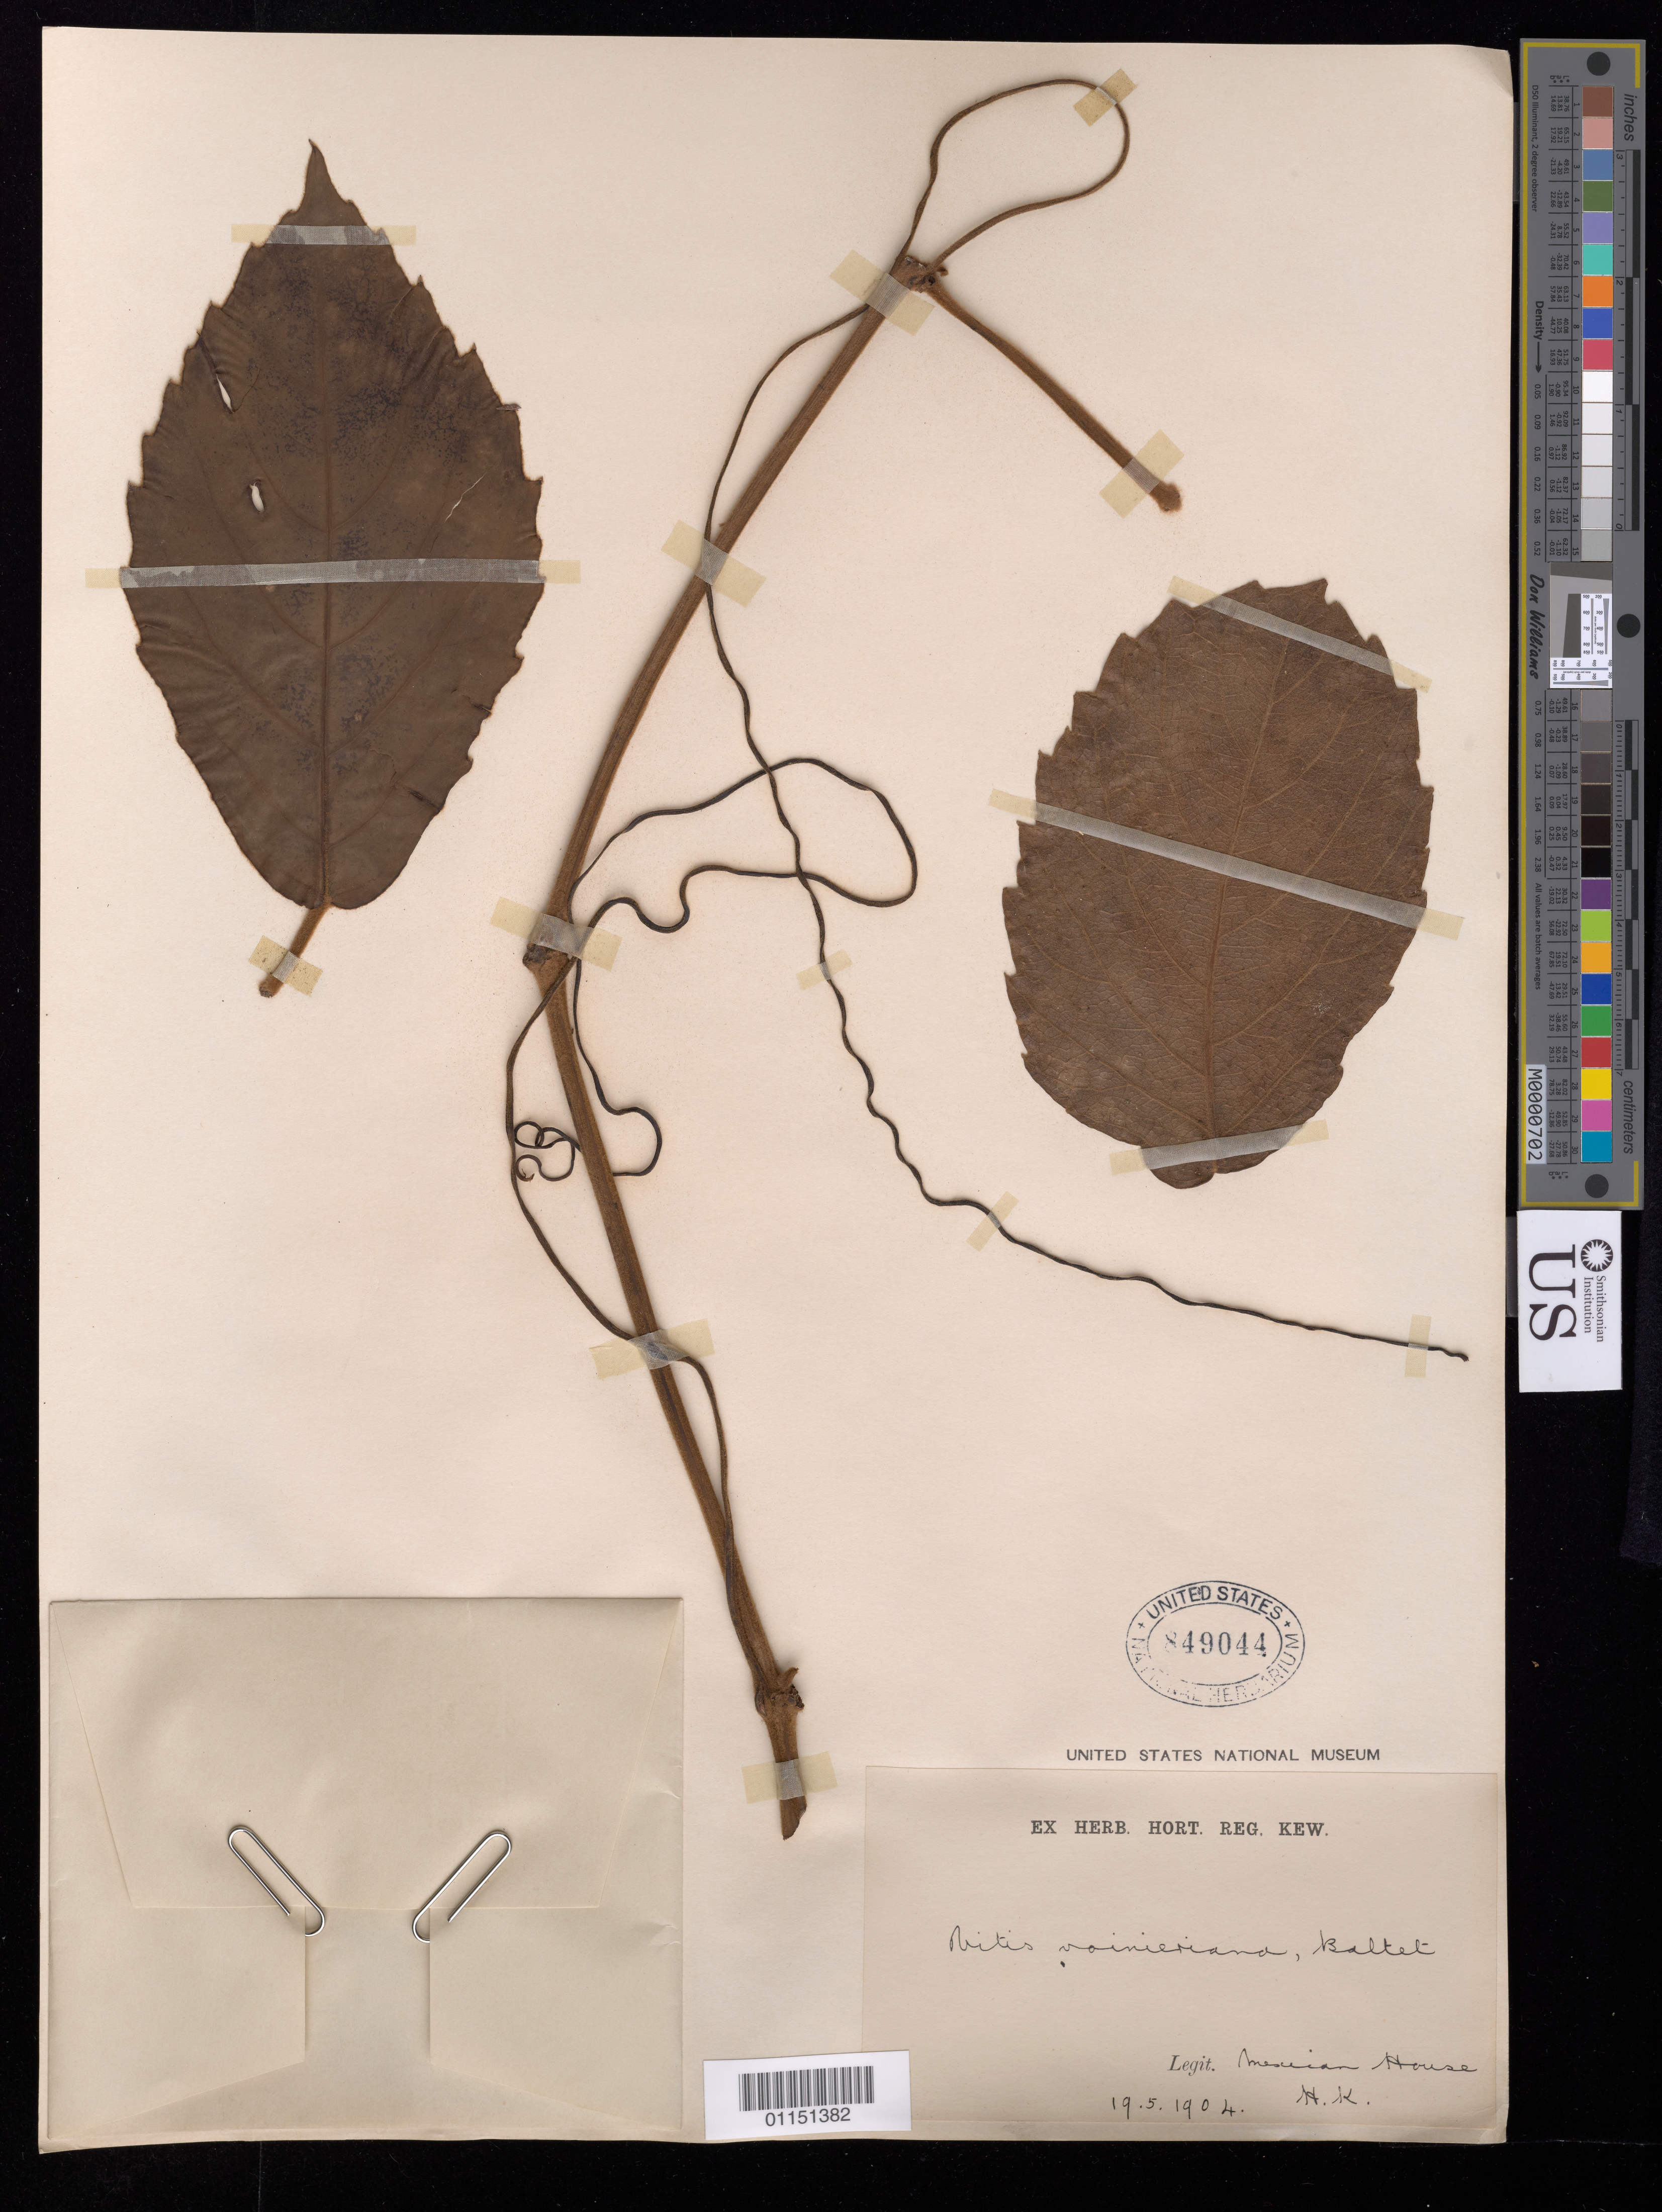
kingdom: Plantae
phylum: Tracheophyta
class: Magnoliopsida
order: Vitales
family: Vitaceae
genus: Vitis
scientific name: Vitis voinieriana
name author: Baltet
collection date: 1904-05-19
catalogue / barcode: US 849044